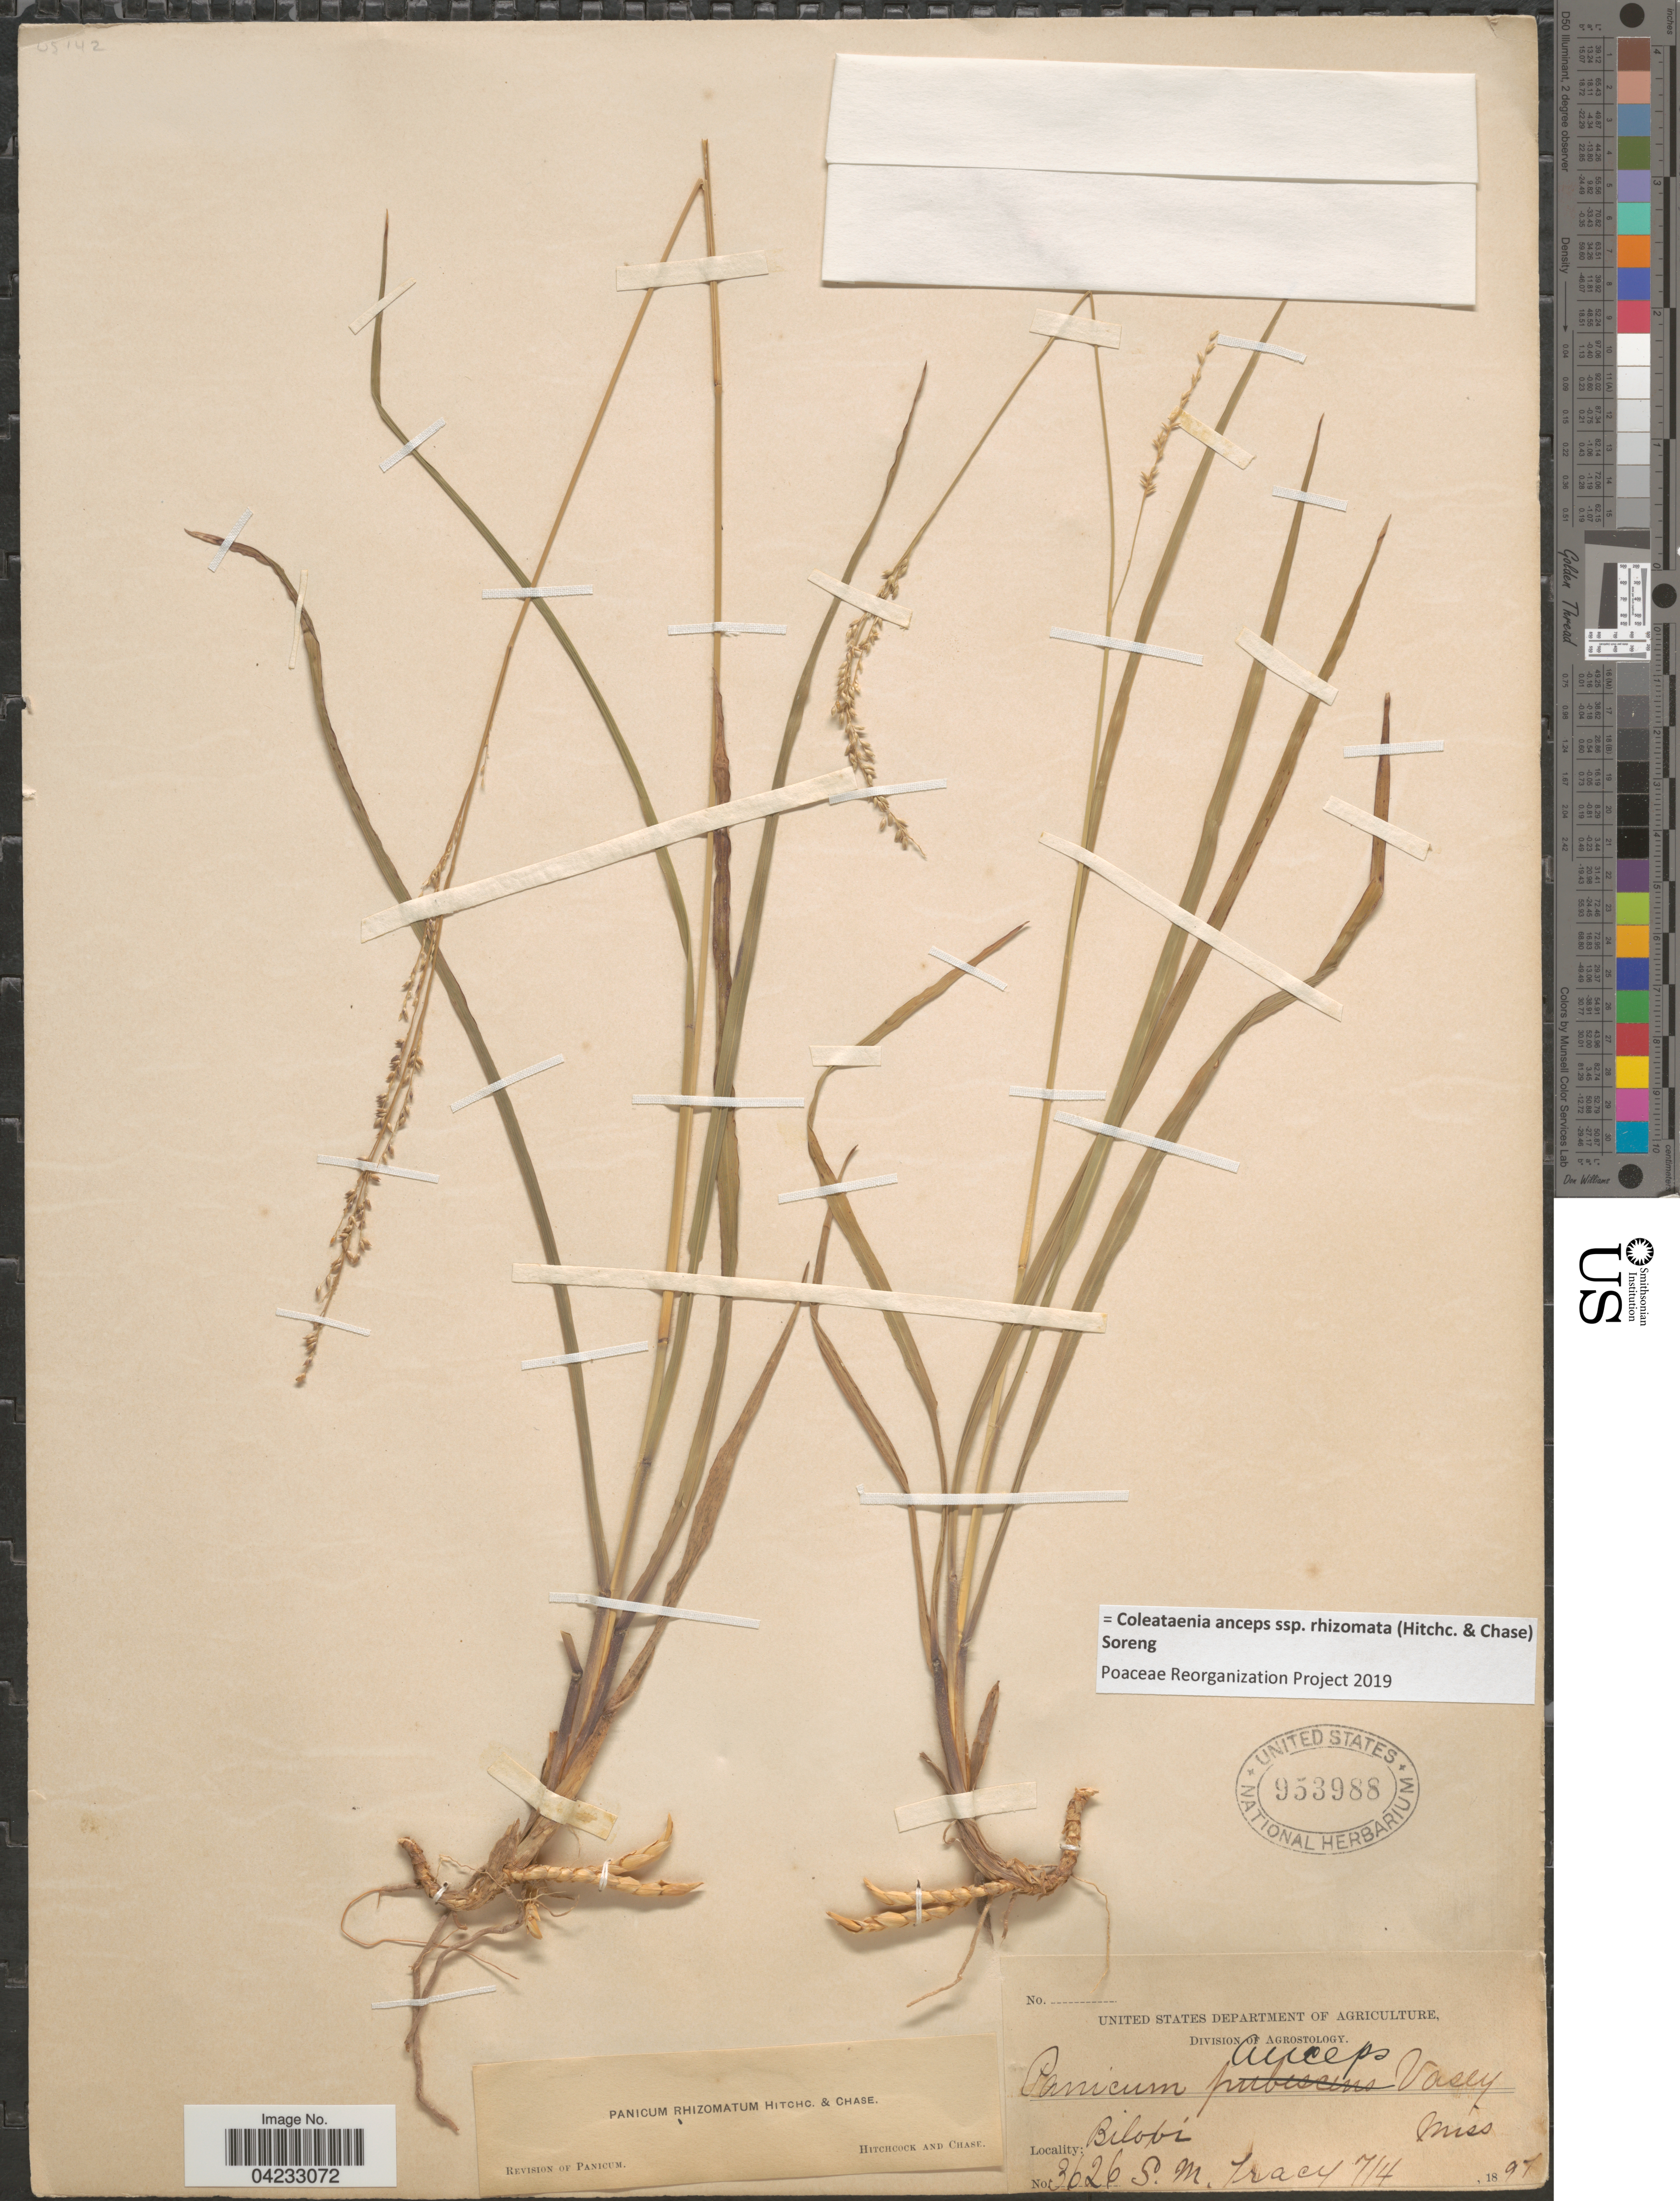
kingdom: Plantae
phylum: Tracheophyta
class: Liliopsida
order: Poales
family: Poaceae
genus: Coleataenia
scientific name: Coleataenia anceps subsp. rhizomata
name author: (Hitchc. & Chase) Soreng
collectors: S. M. Tracy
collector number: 3626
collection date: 1897-07-04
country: United States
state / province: Mississippi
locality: Biloxi.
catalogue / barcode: US 953988